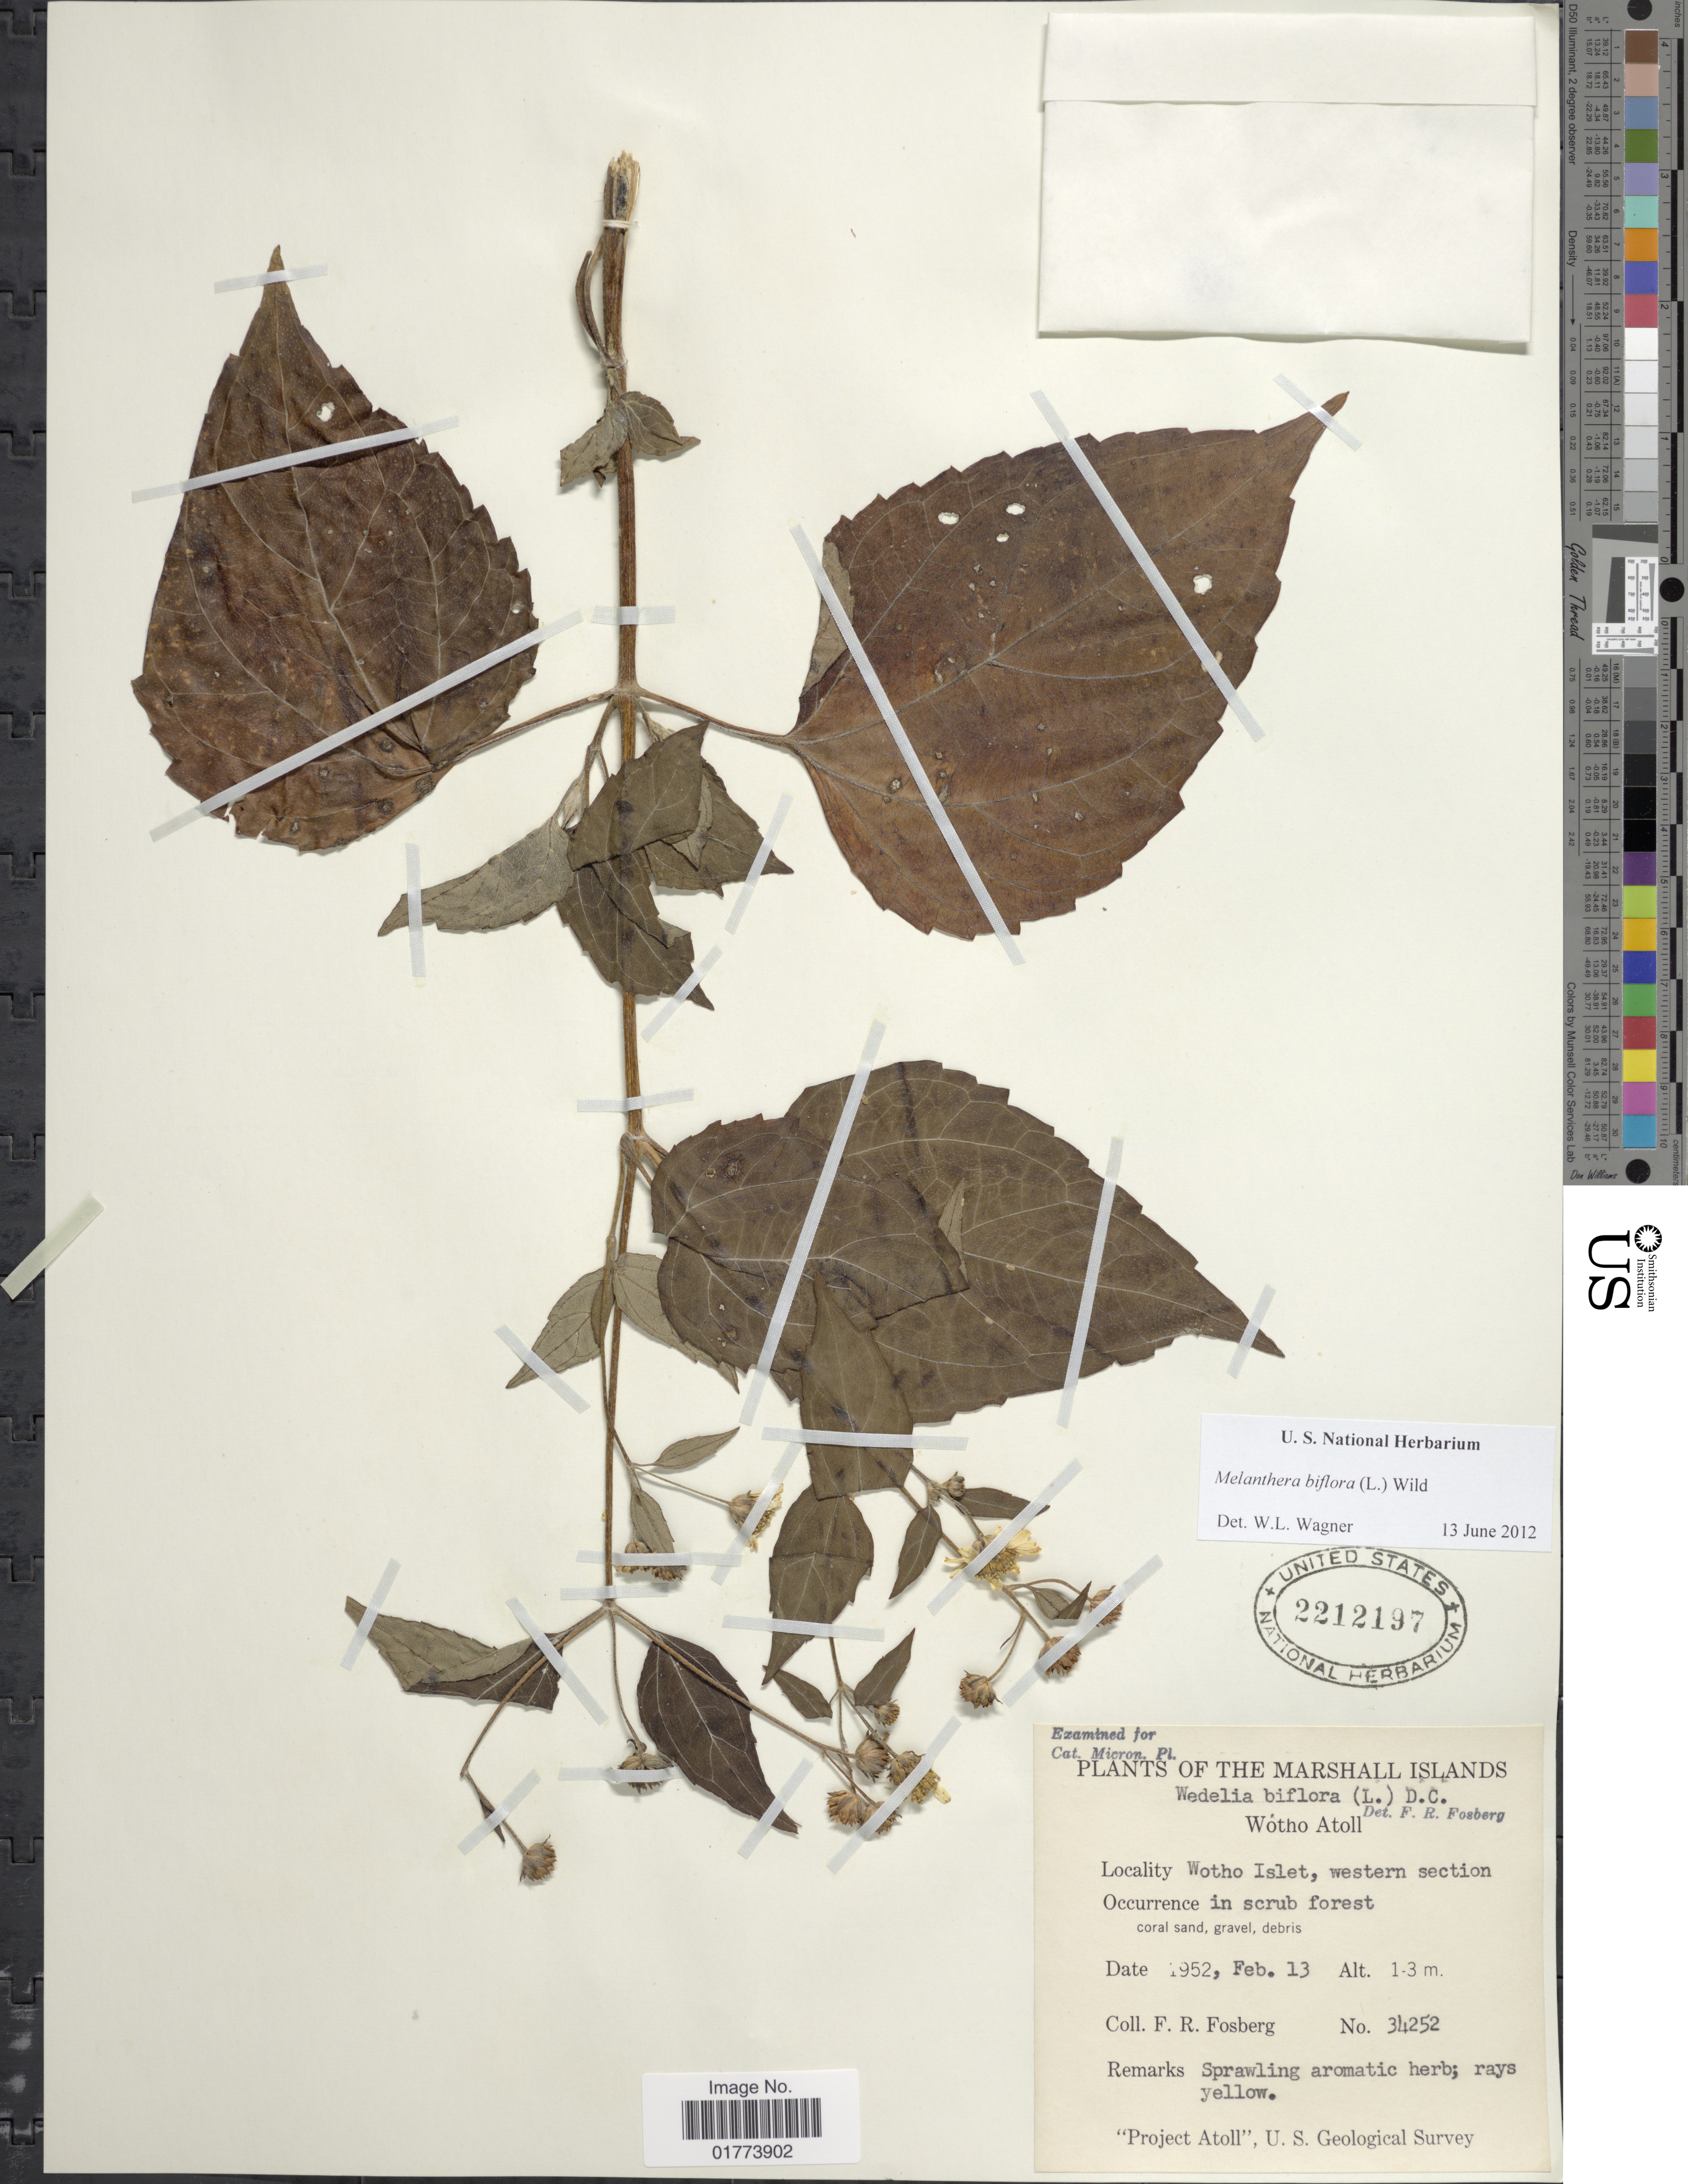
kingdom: Plantae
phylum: Tracheophyta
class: Magnoliopsida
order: Asterales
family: Asteraceae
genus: Wollastonia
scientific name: Wollastonia biflora var. biflora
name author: (L.) DC.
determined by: Wagner, W. L., (BOT), Smithsonian Institution - National Museum of Natural History (UNITED STATES)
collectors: F. R. Fosberg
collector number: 34252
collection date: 1952-02-13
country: Marshall Islands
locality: Wotho Atoll, Wotho Islet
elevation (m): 1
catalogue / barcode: US 2212197